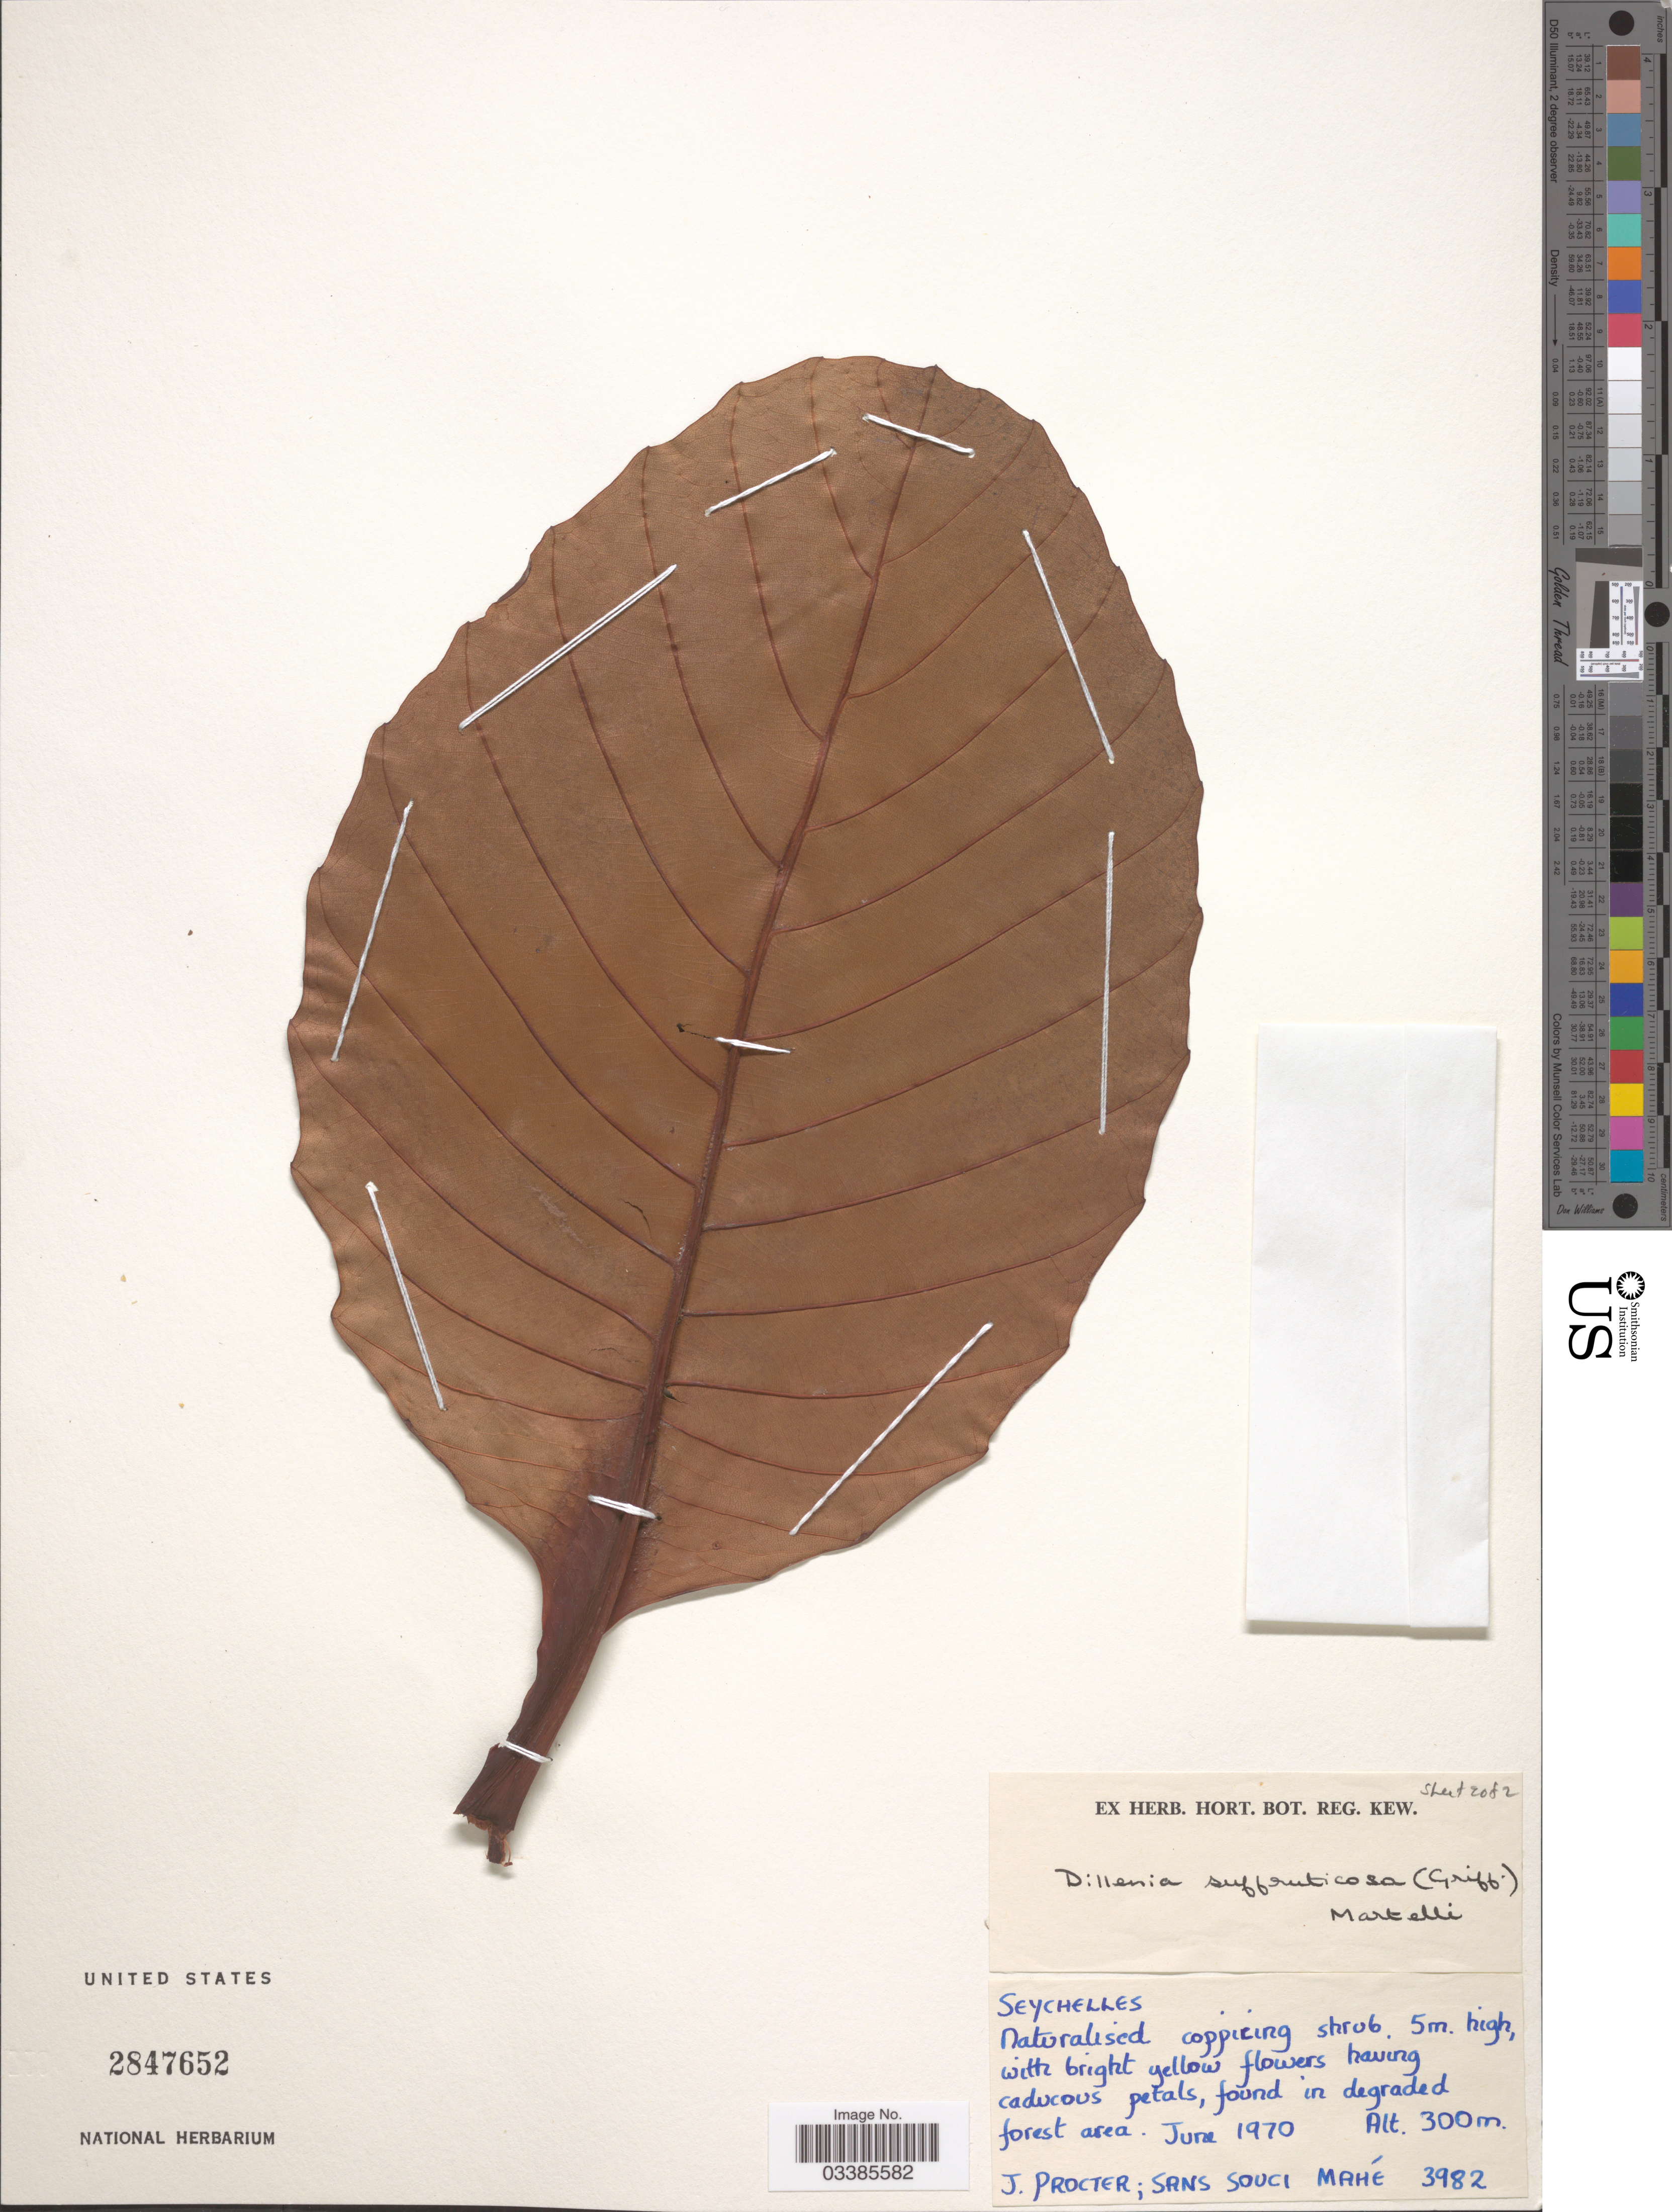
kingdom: Plantae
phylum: Tracheophyta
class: Magnoliopsida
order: Dilleniales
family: Dilleniaceae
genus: Dillenia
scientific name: Dillenia suffruticosa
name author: (Griff. ex Hook. f. & Thomson) Martelli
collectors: J. Procter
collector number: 3982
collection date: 1970-06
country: Seychelles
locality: Degraded forest area. Sans Souci Mahé.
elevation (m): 300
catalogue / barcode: US 2847652